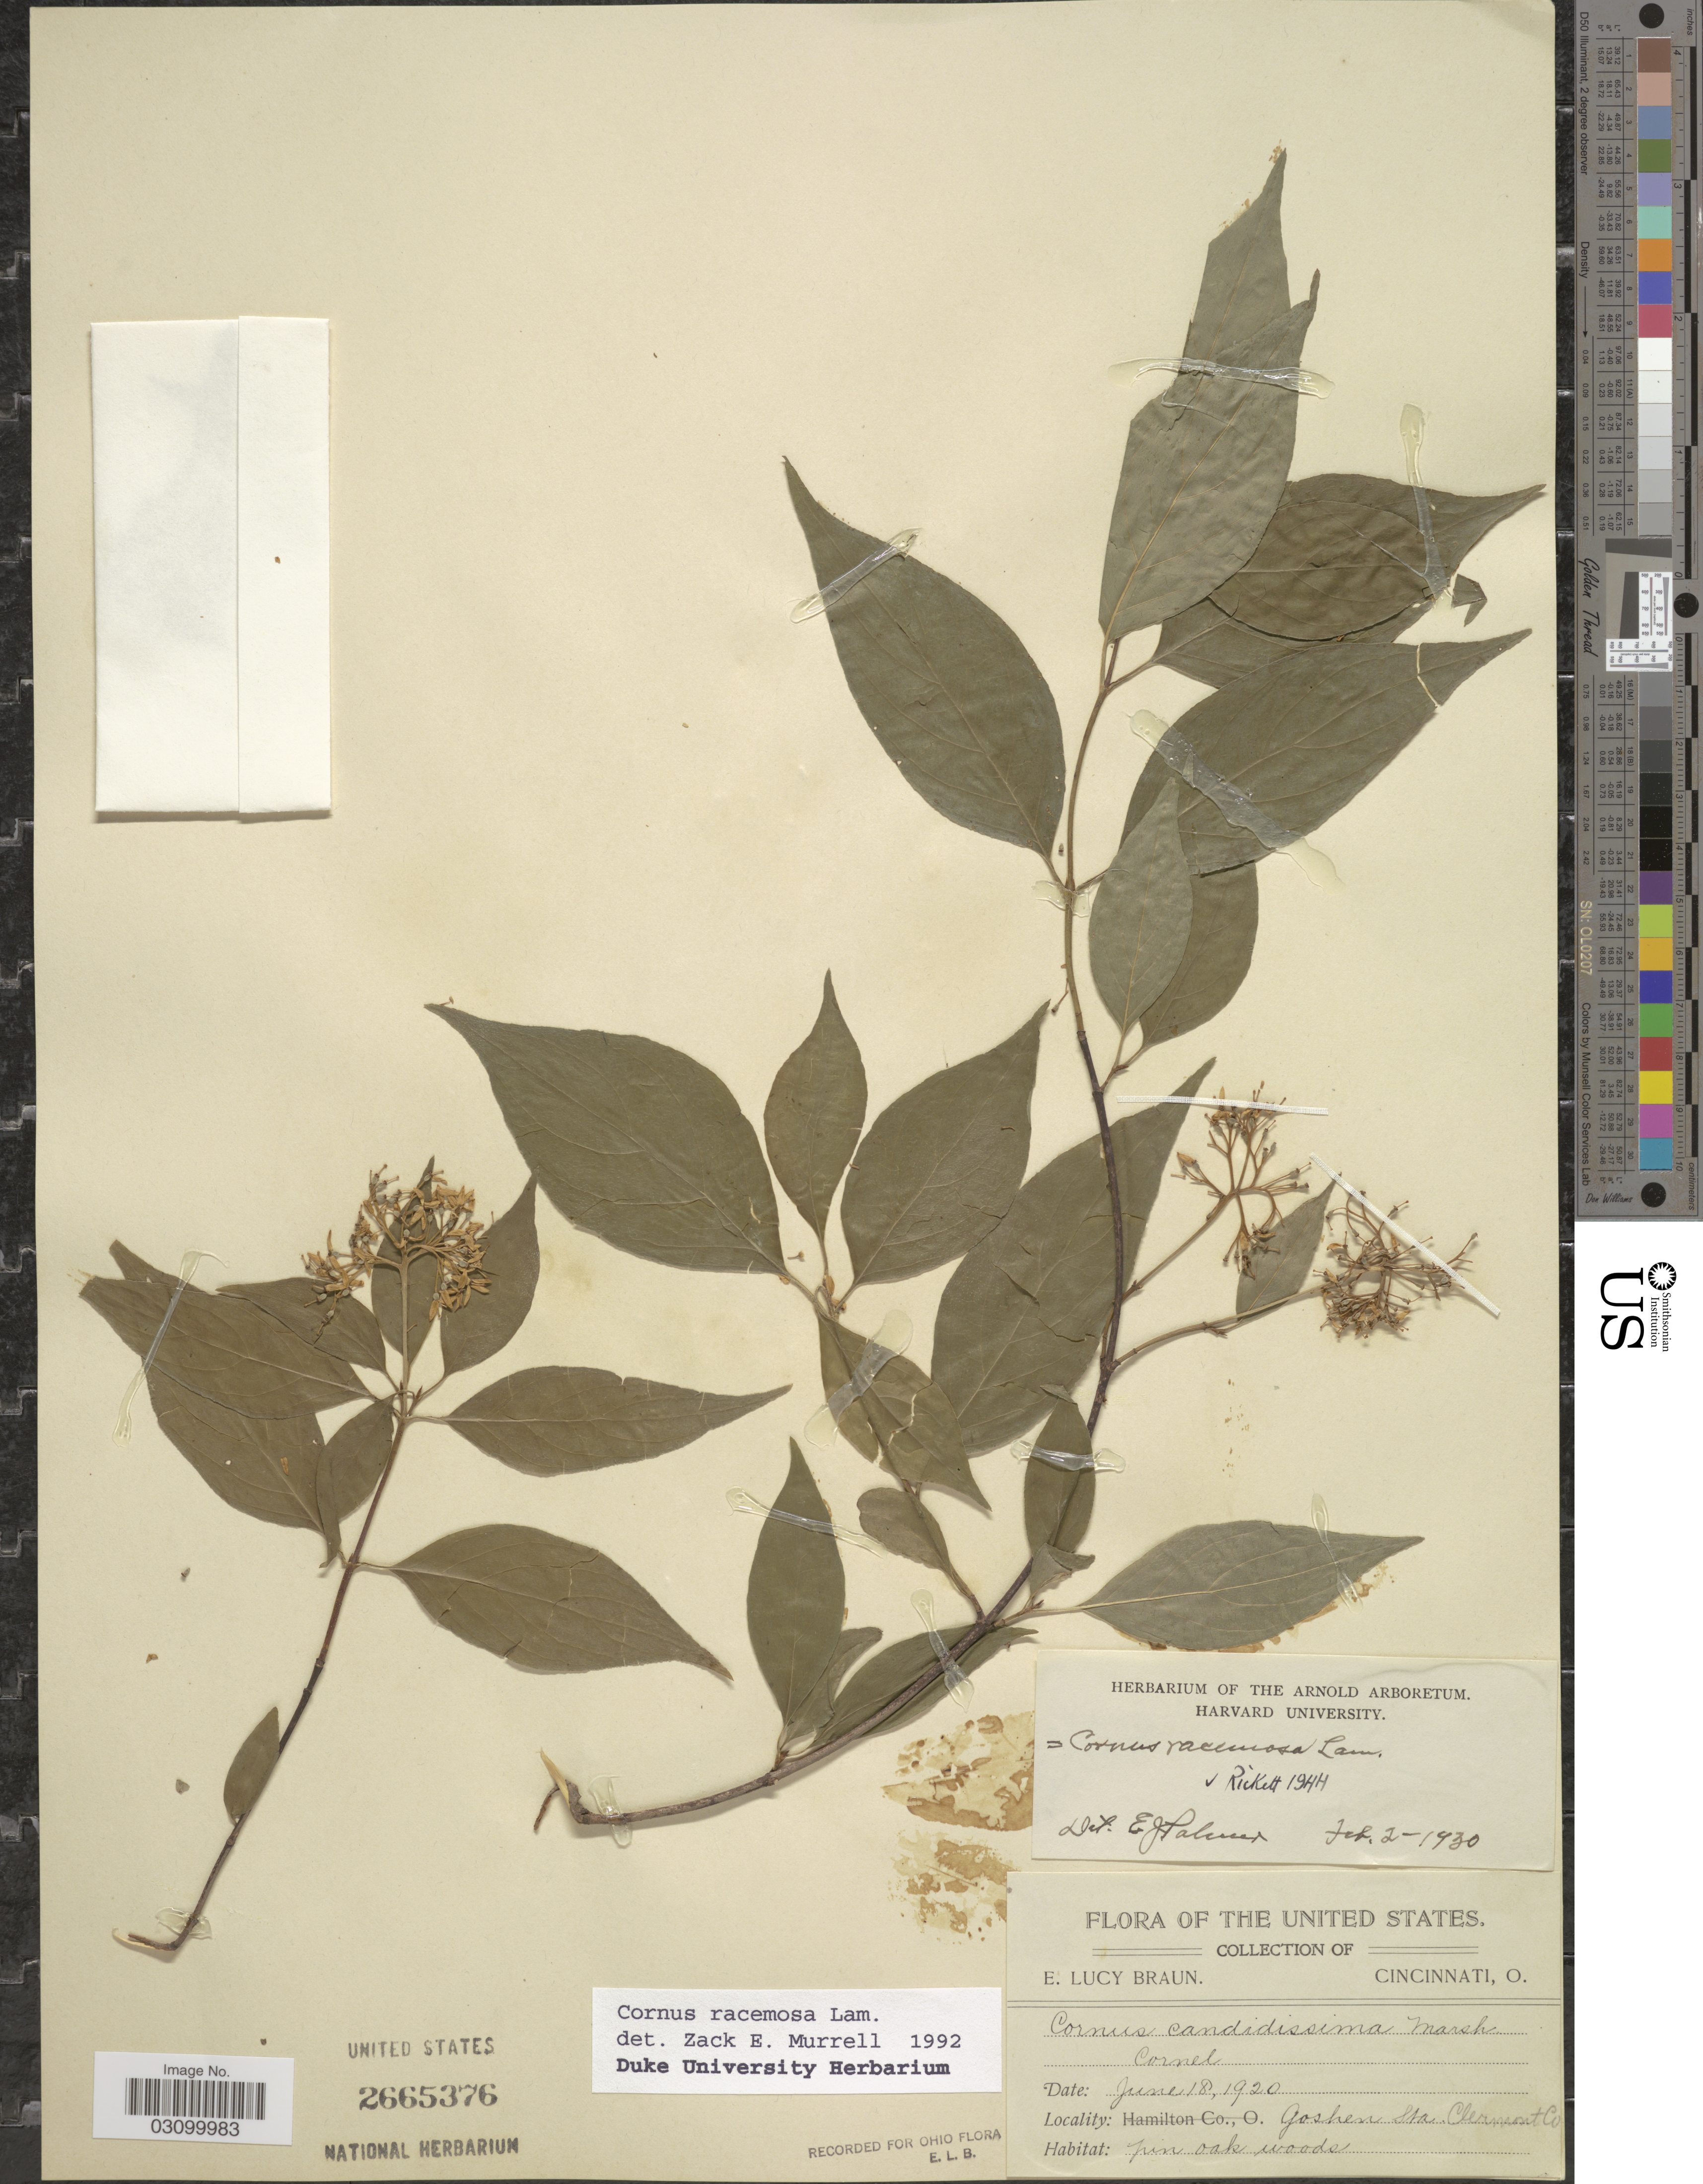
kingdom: Plantae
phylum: Tracheophyta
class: Magnoliopsida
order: Cornales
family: Cornaceae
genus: Cornus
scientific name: Cornus racemosa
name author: Lam.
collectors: E. L. Braun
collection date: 1920-06-18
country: United States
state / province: Ohio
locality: Gosher Sta. Clermont Co.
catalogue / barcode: US 2665376